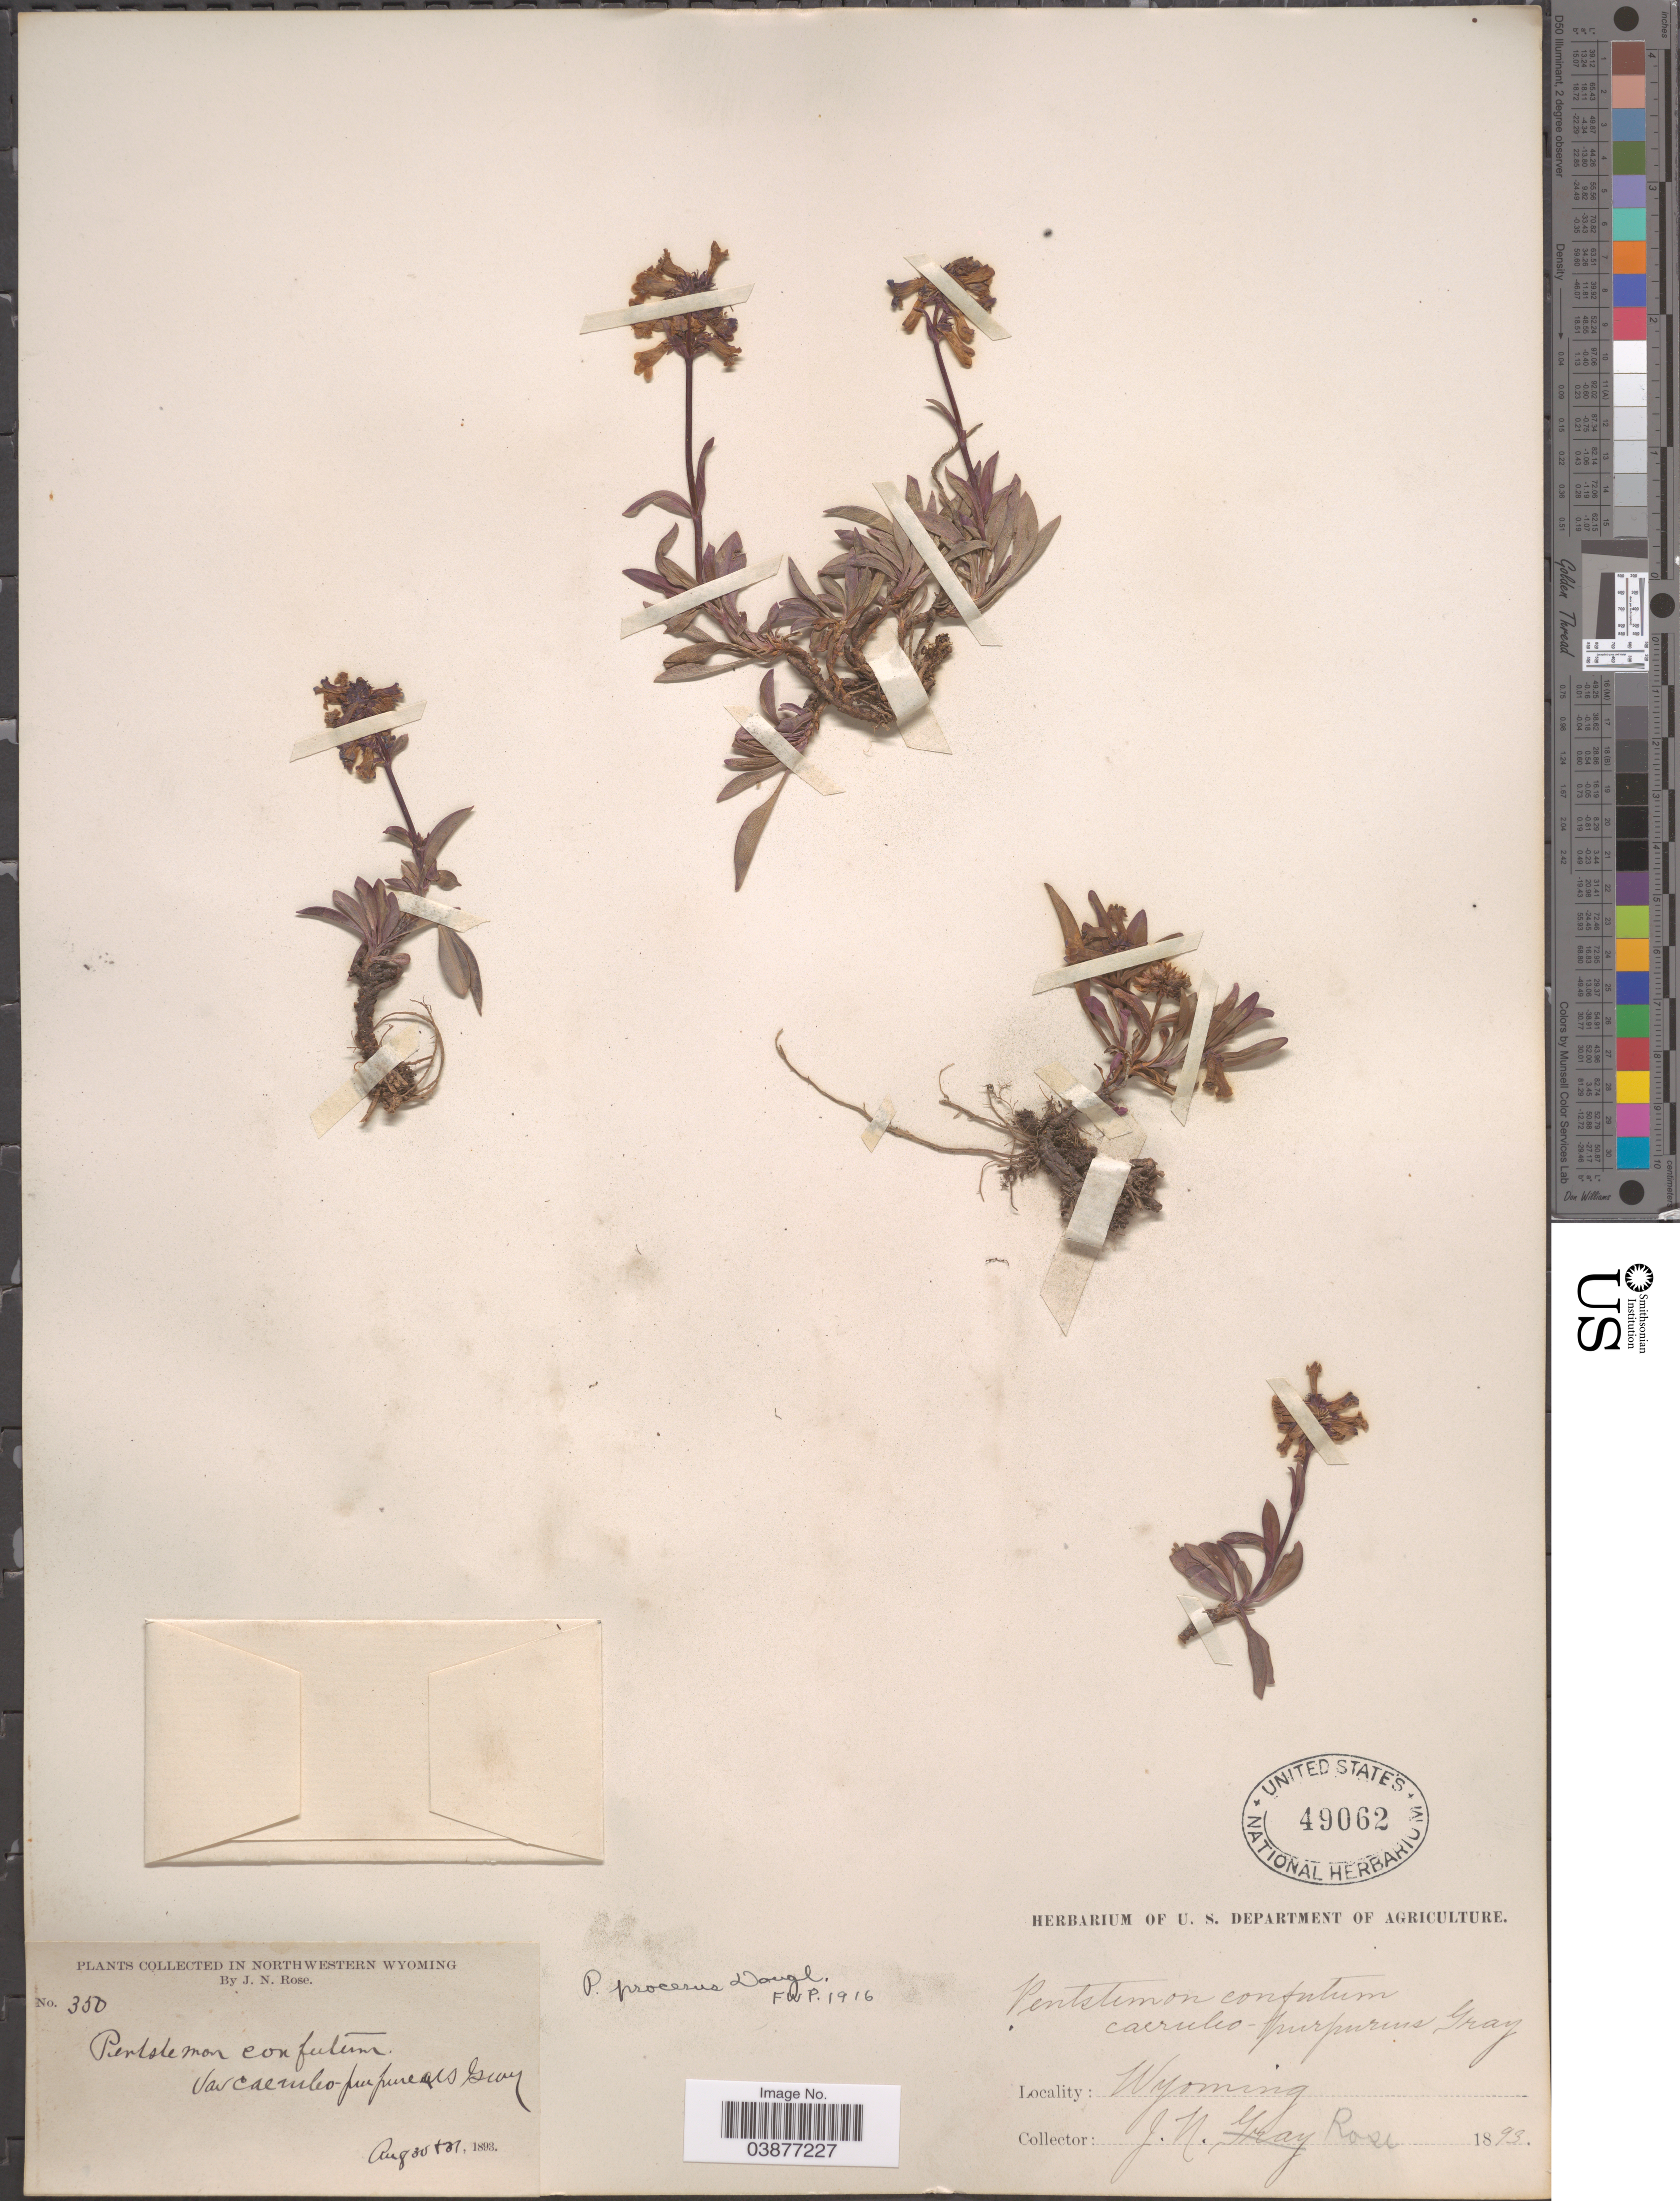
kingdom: Plantae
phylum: Tracheophyta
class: Magnoliopsida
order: Lamiales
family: Plantaginaceae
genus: Penstemon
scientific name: Penstemon procerus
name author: Douglas ex Graham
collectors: J. N. Rose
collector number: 350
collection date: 1893-08-30/1893-08-31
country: United States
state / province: Wyoming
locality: In Northwestern Wyoming.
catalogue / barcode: US 49062